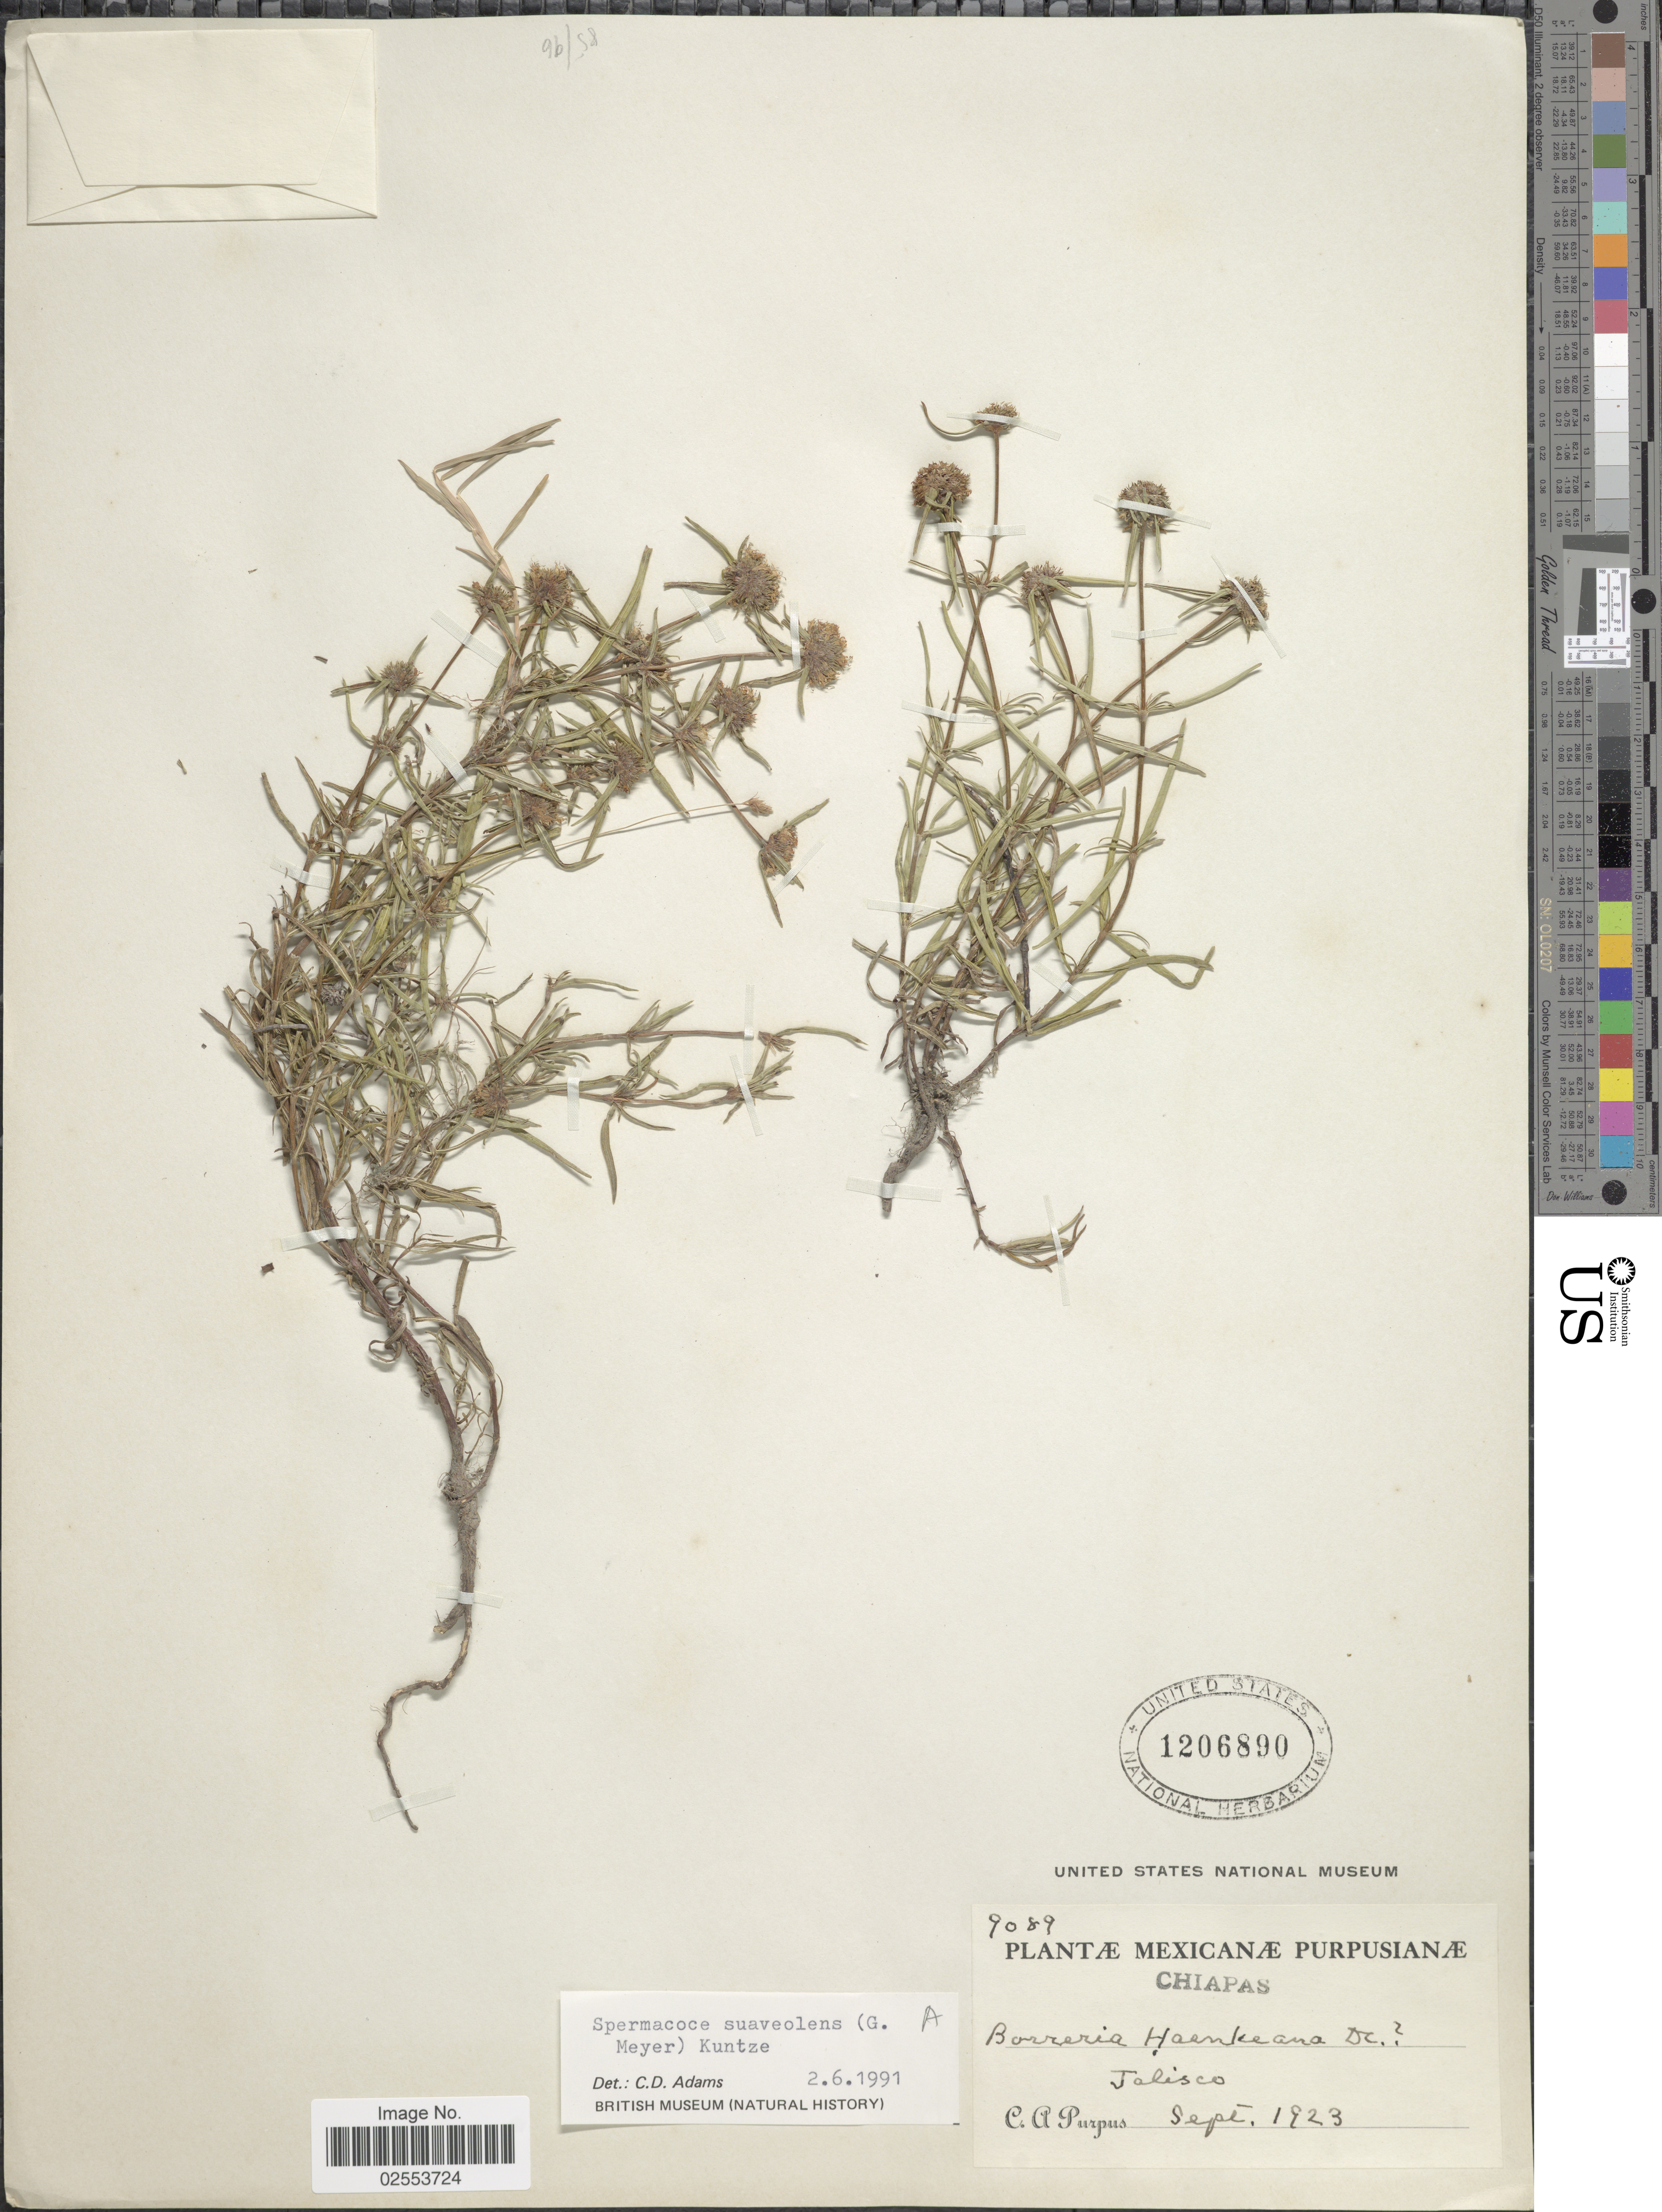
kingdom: Plantae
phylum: Tracheophyta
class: Magnoliopsida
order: Gentianales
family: Rubiaceae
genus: Spermacoce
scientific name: Spermacoce suaveolens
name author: (G. Mey.) Kuntze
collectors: C. A. Purpus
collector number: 9089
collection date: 1923-09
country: Mexico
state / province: Jalisco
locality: Jalisco.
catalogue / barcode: US 1206890